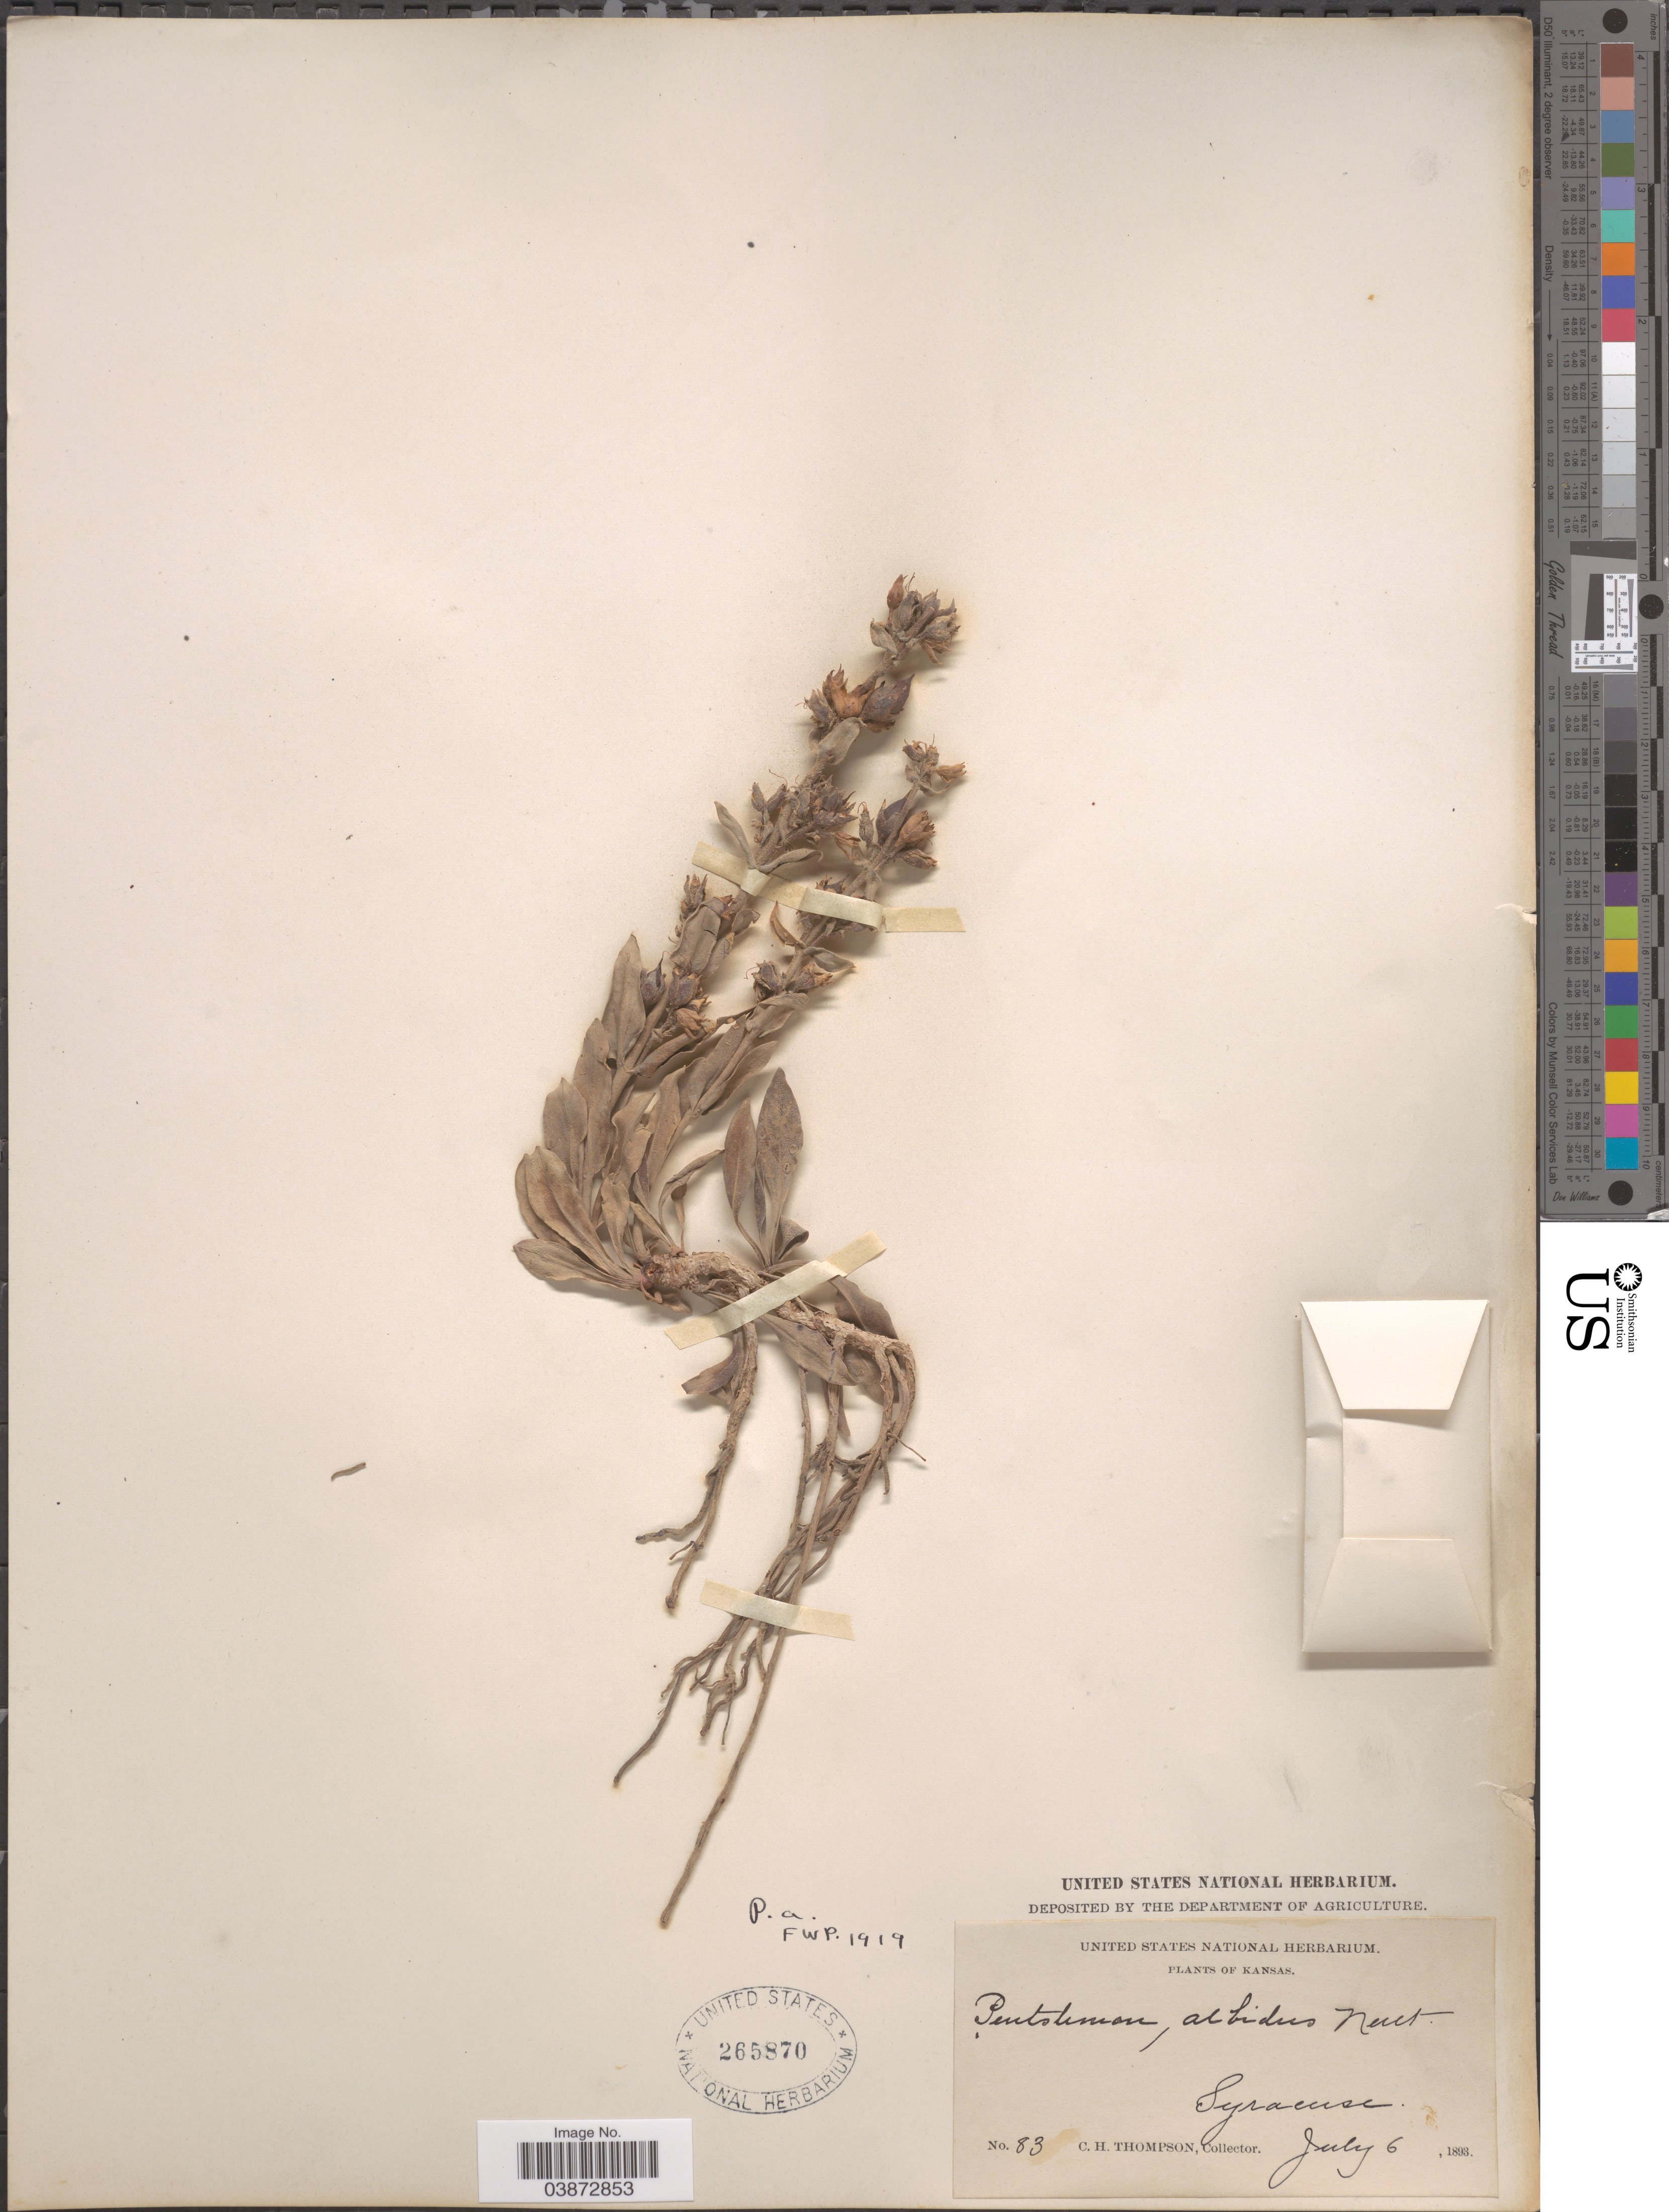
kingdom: Plantae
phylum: Tracheophyta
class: Magnoliopsida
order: Lamiales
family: Plantaginaceae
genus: Penstemon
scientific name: Penstemon albidus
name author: Nutt.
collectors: C. H. Thompson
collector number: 83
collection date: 1893-07-06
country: United States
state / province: Kansas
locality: Syracuse.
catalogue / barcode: US 265870